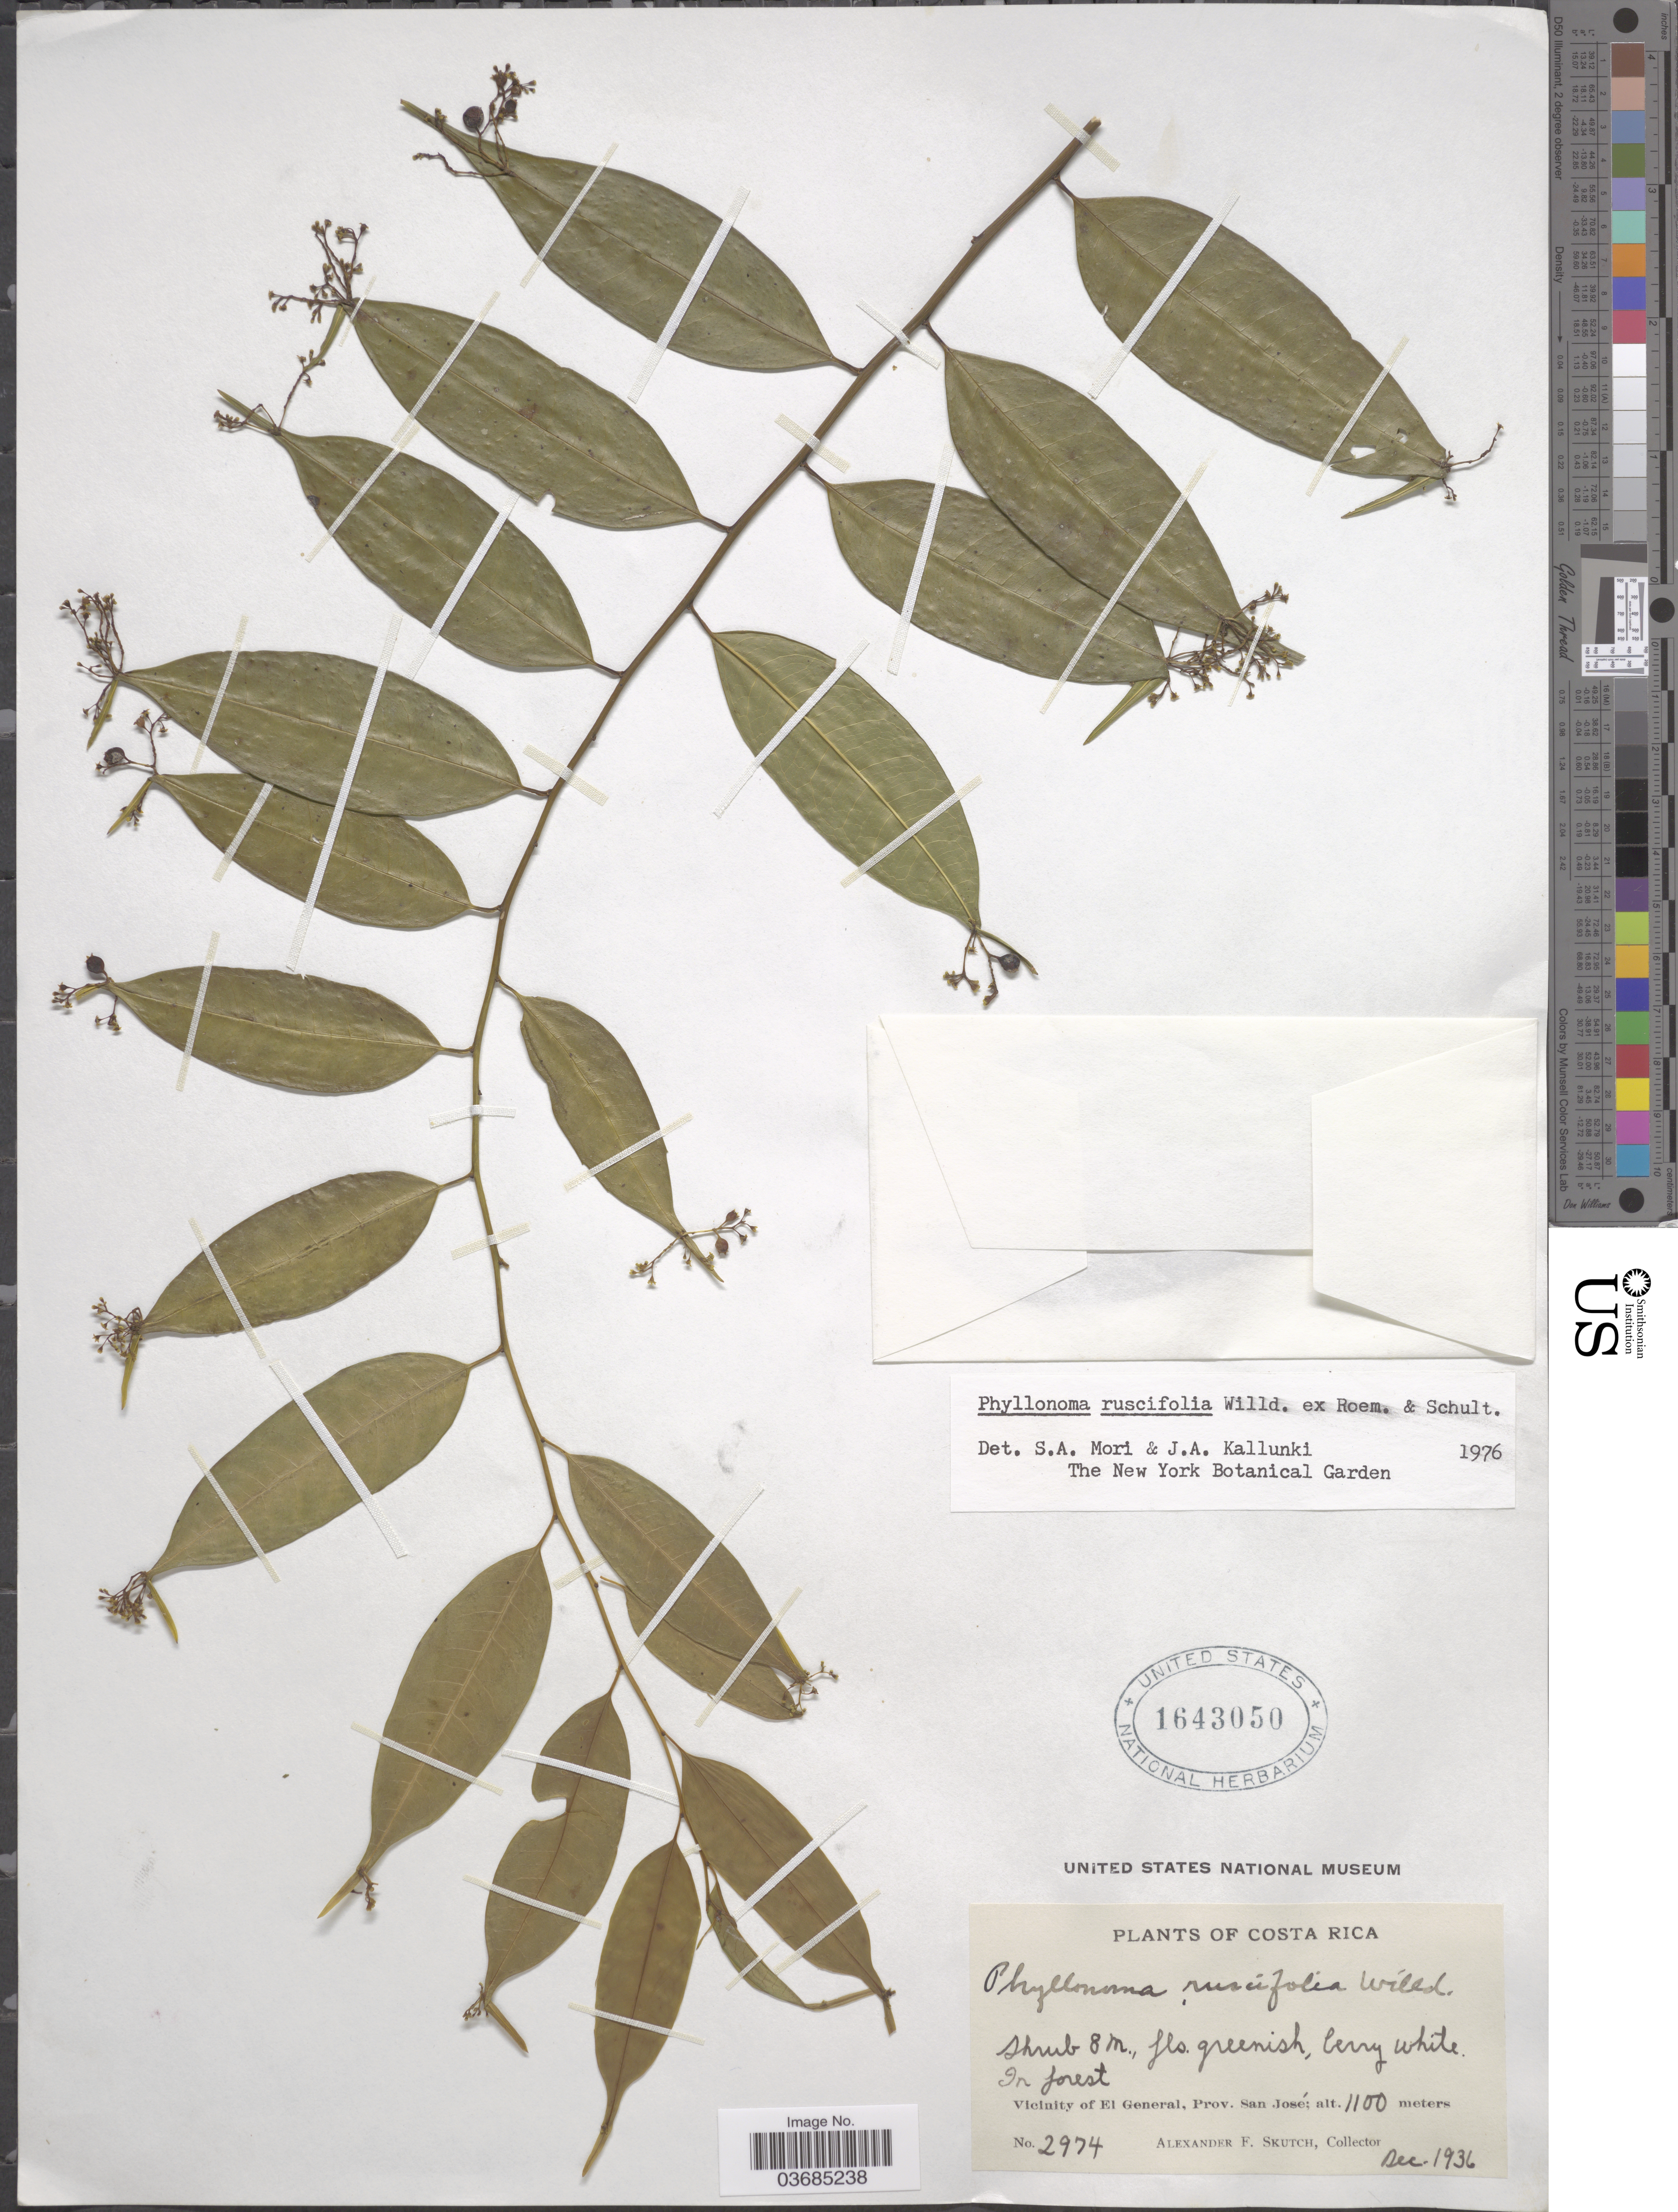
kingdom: Plantae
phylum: Tracheophyta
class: Magnoliopsida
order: Aquifoliales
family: Phyllonomaceae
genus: Phyllonoma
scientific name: Phyllonoma ruscifolia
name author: Willd. ex Schult.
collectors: A. F. Skutch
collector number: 2974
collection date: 1936-12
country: Costa Rica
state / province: San José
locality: In forest. Vicinity of El General.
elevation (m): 1100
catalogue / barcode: US 1643050